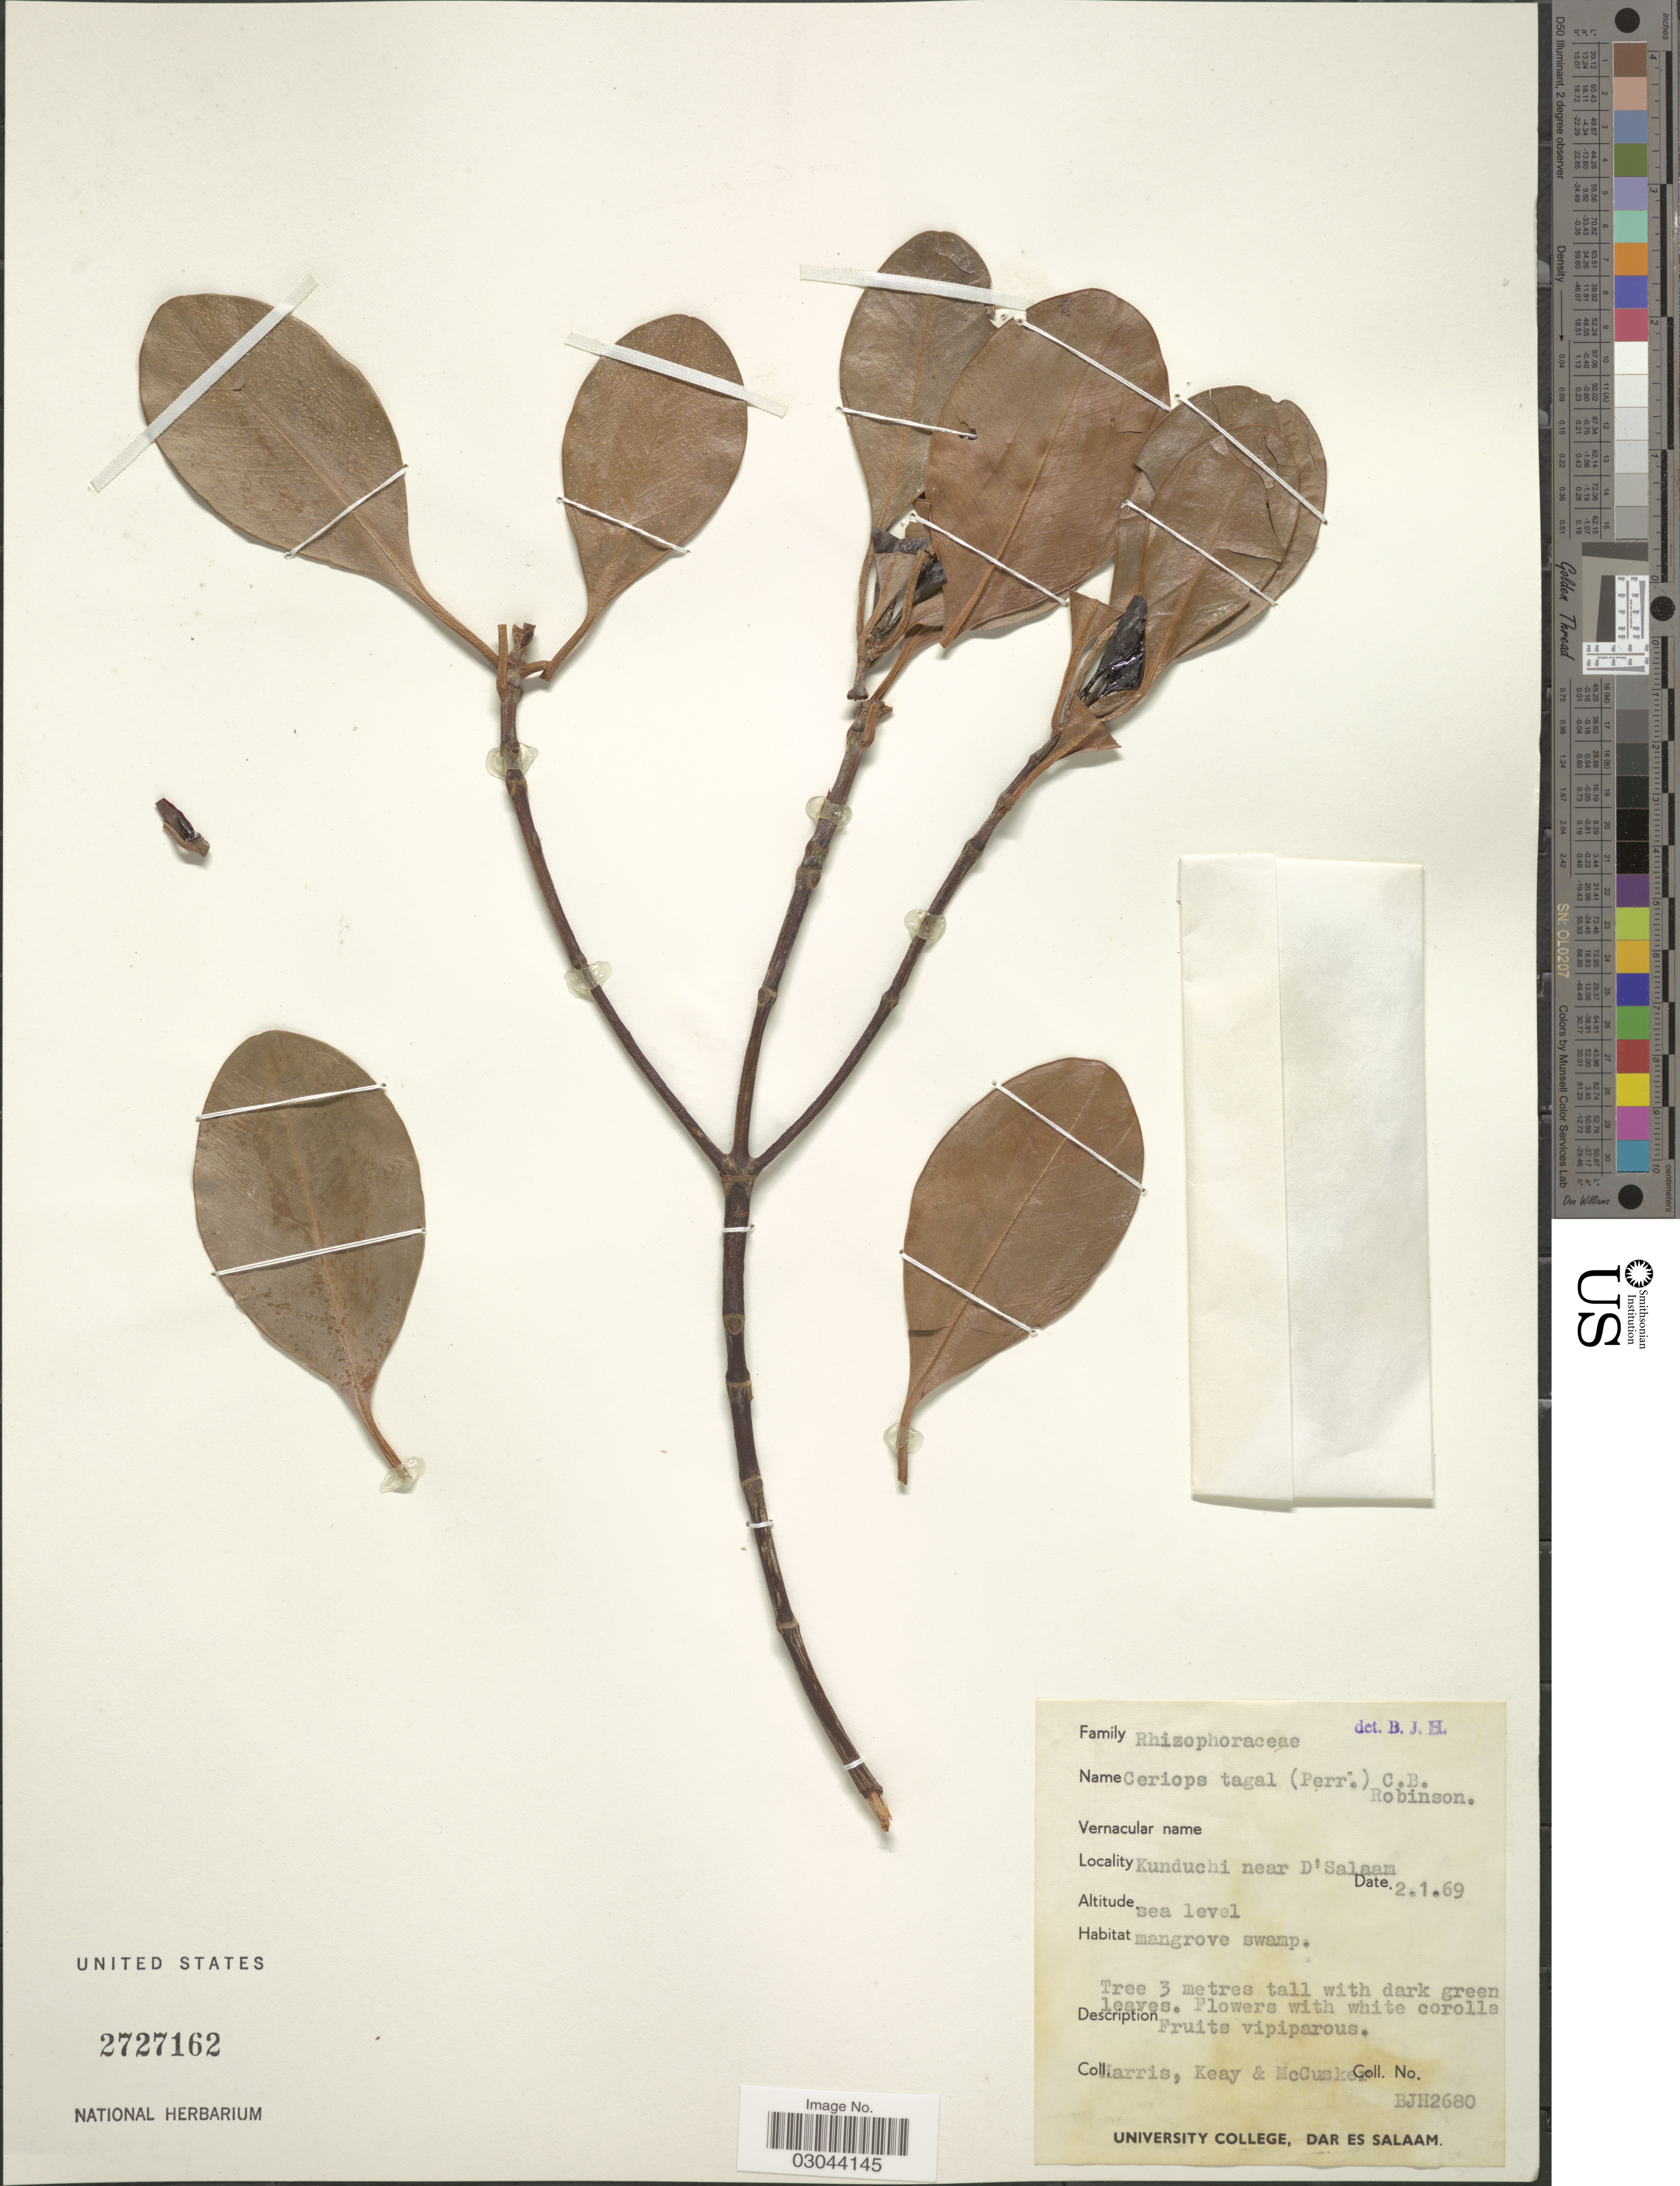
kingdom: Plantae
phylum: Tracheophyta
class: Magnoliopsida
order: Malpighiales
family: Rhizophoraceae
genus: Ceriops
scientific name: Ceriops tagal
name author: (Perr.) C.B. Rob.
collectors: -- Harris, R. W. Keay & McCusker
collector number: BJH2680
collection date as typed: Transcribed d/m/y: 2/1/69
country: Tanzania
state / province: Dar es Salaam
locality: Kunduchi near D'Salaam.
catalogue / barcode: US 2727162